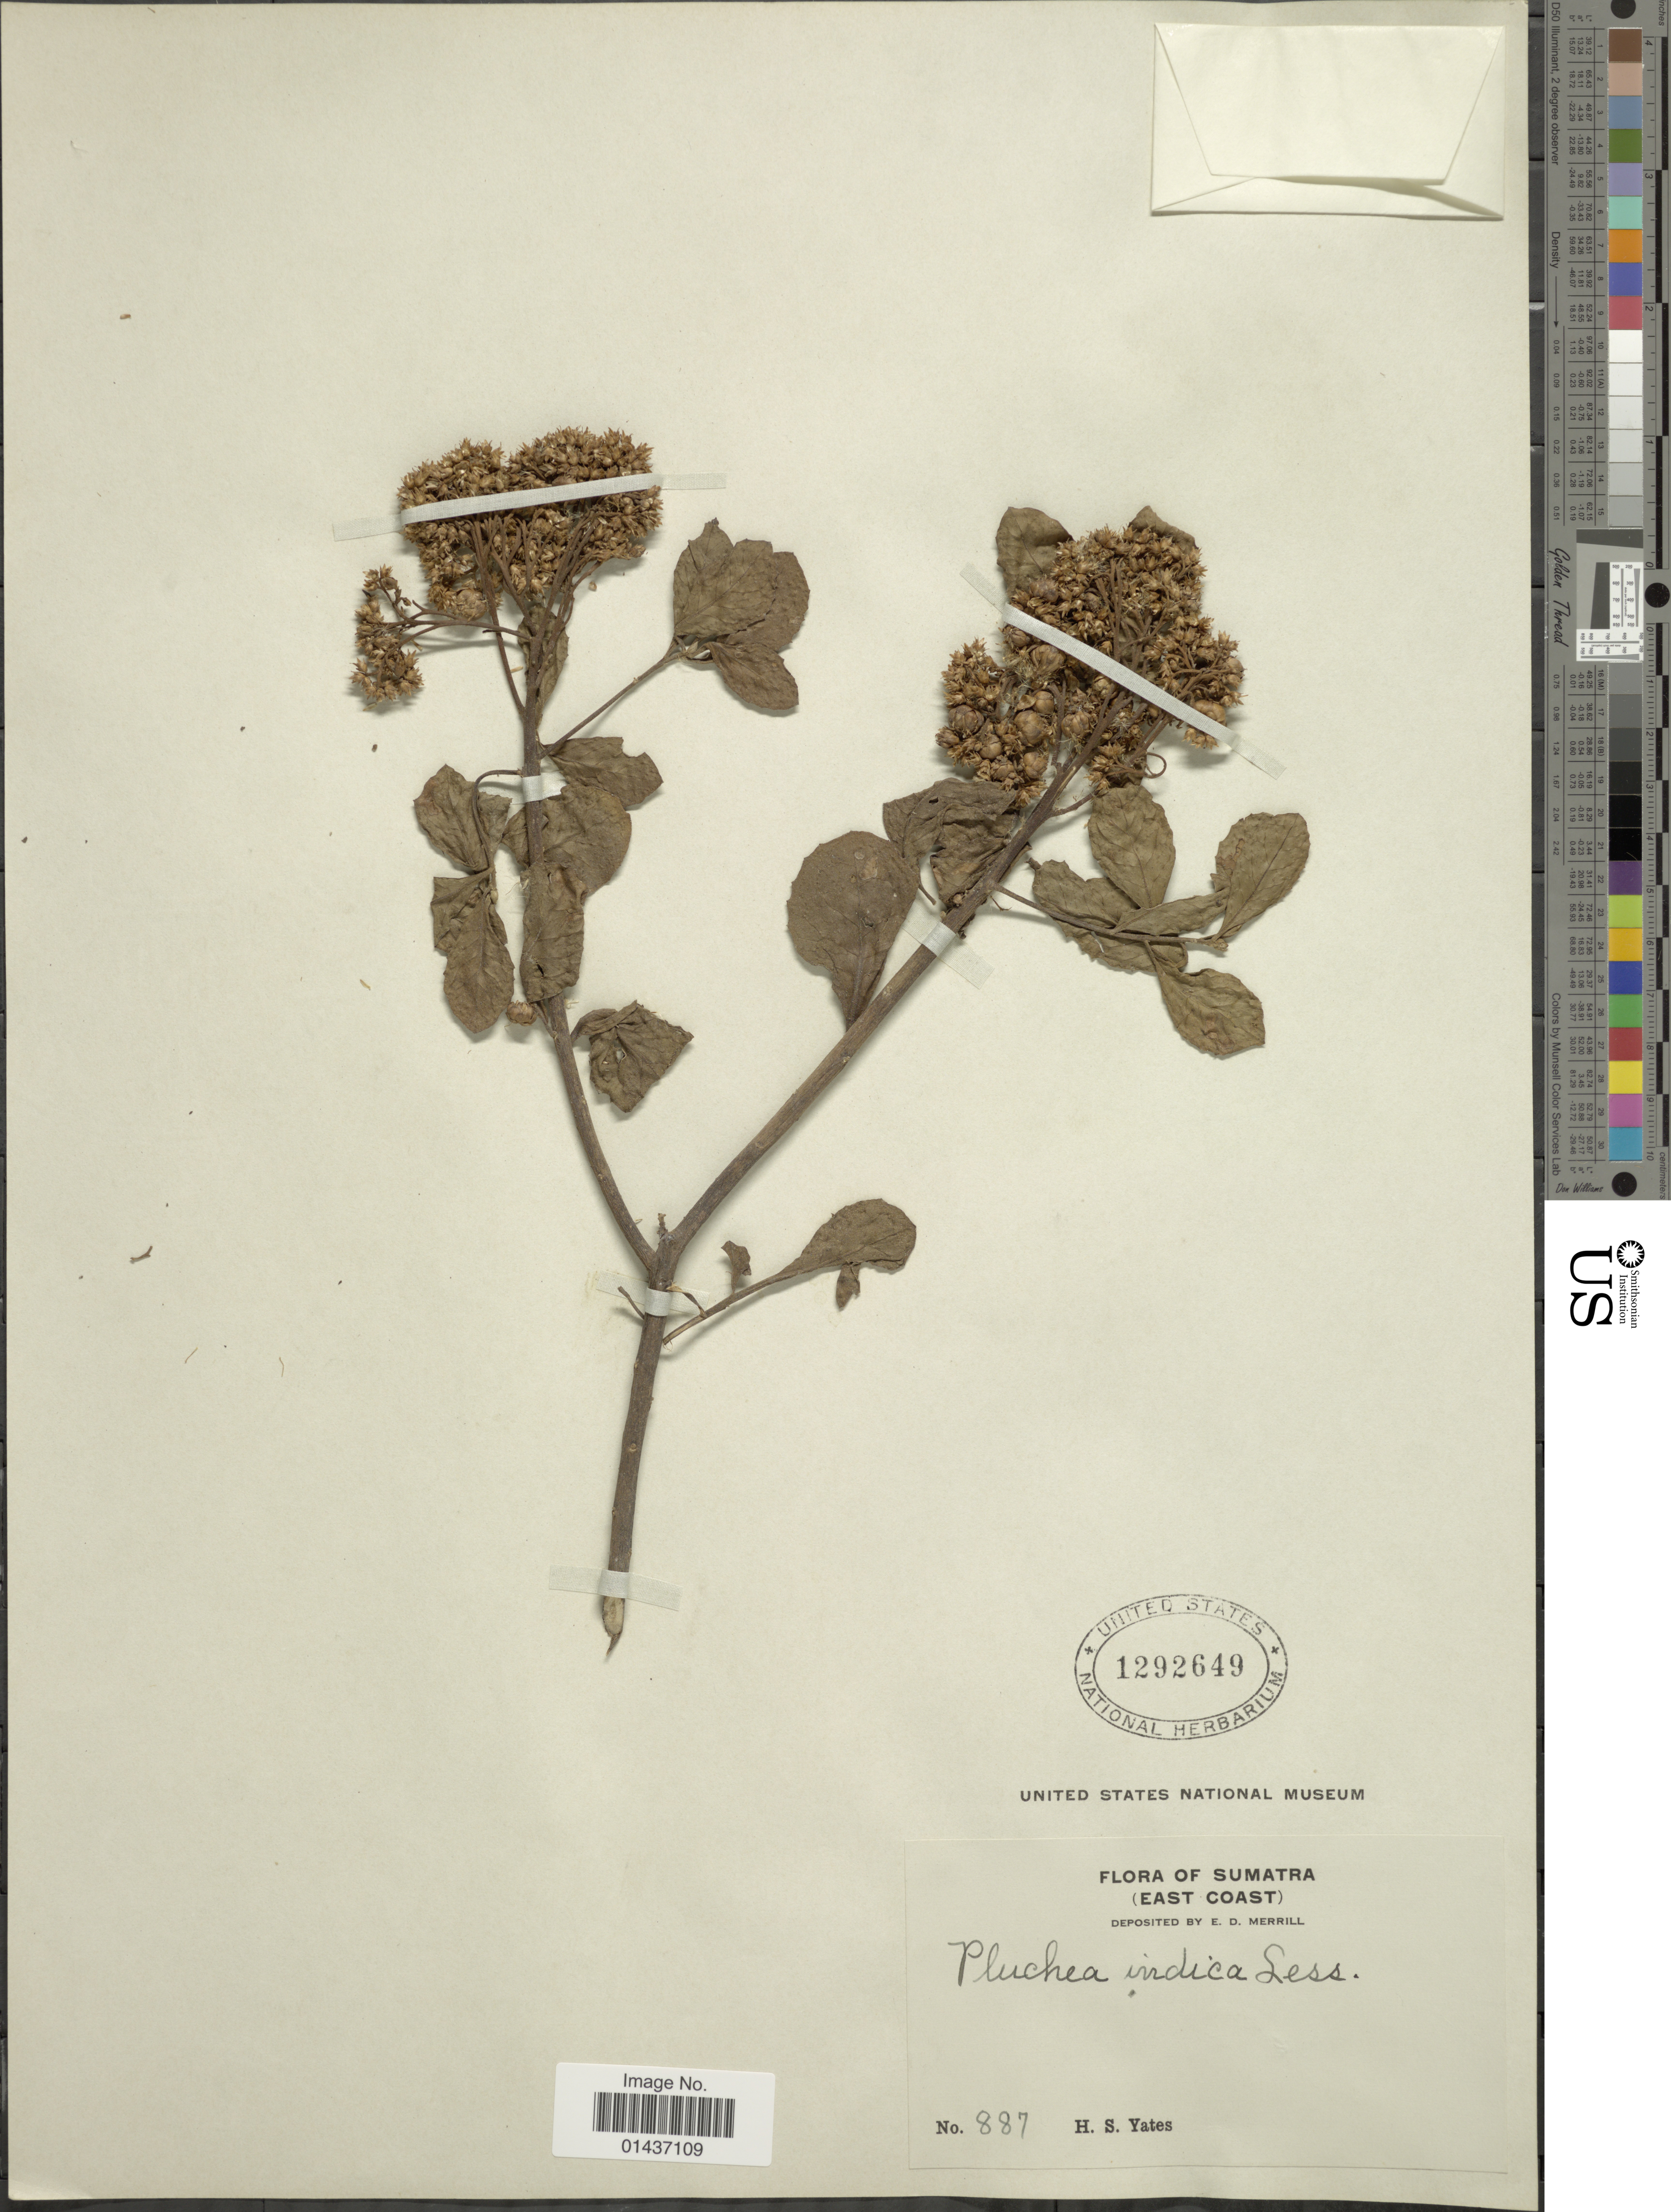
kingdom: Plantae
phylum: Tracheophyta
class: Magnoliopsida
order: Asterales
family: Asteraceae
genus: Pluchea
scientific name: Pluchea indica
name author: (L.) Less.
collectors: H. S. Yates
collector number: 887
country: Indonesia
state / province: Sumatra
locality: (East Coast)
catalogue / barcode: US 1292649